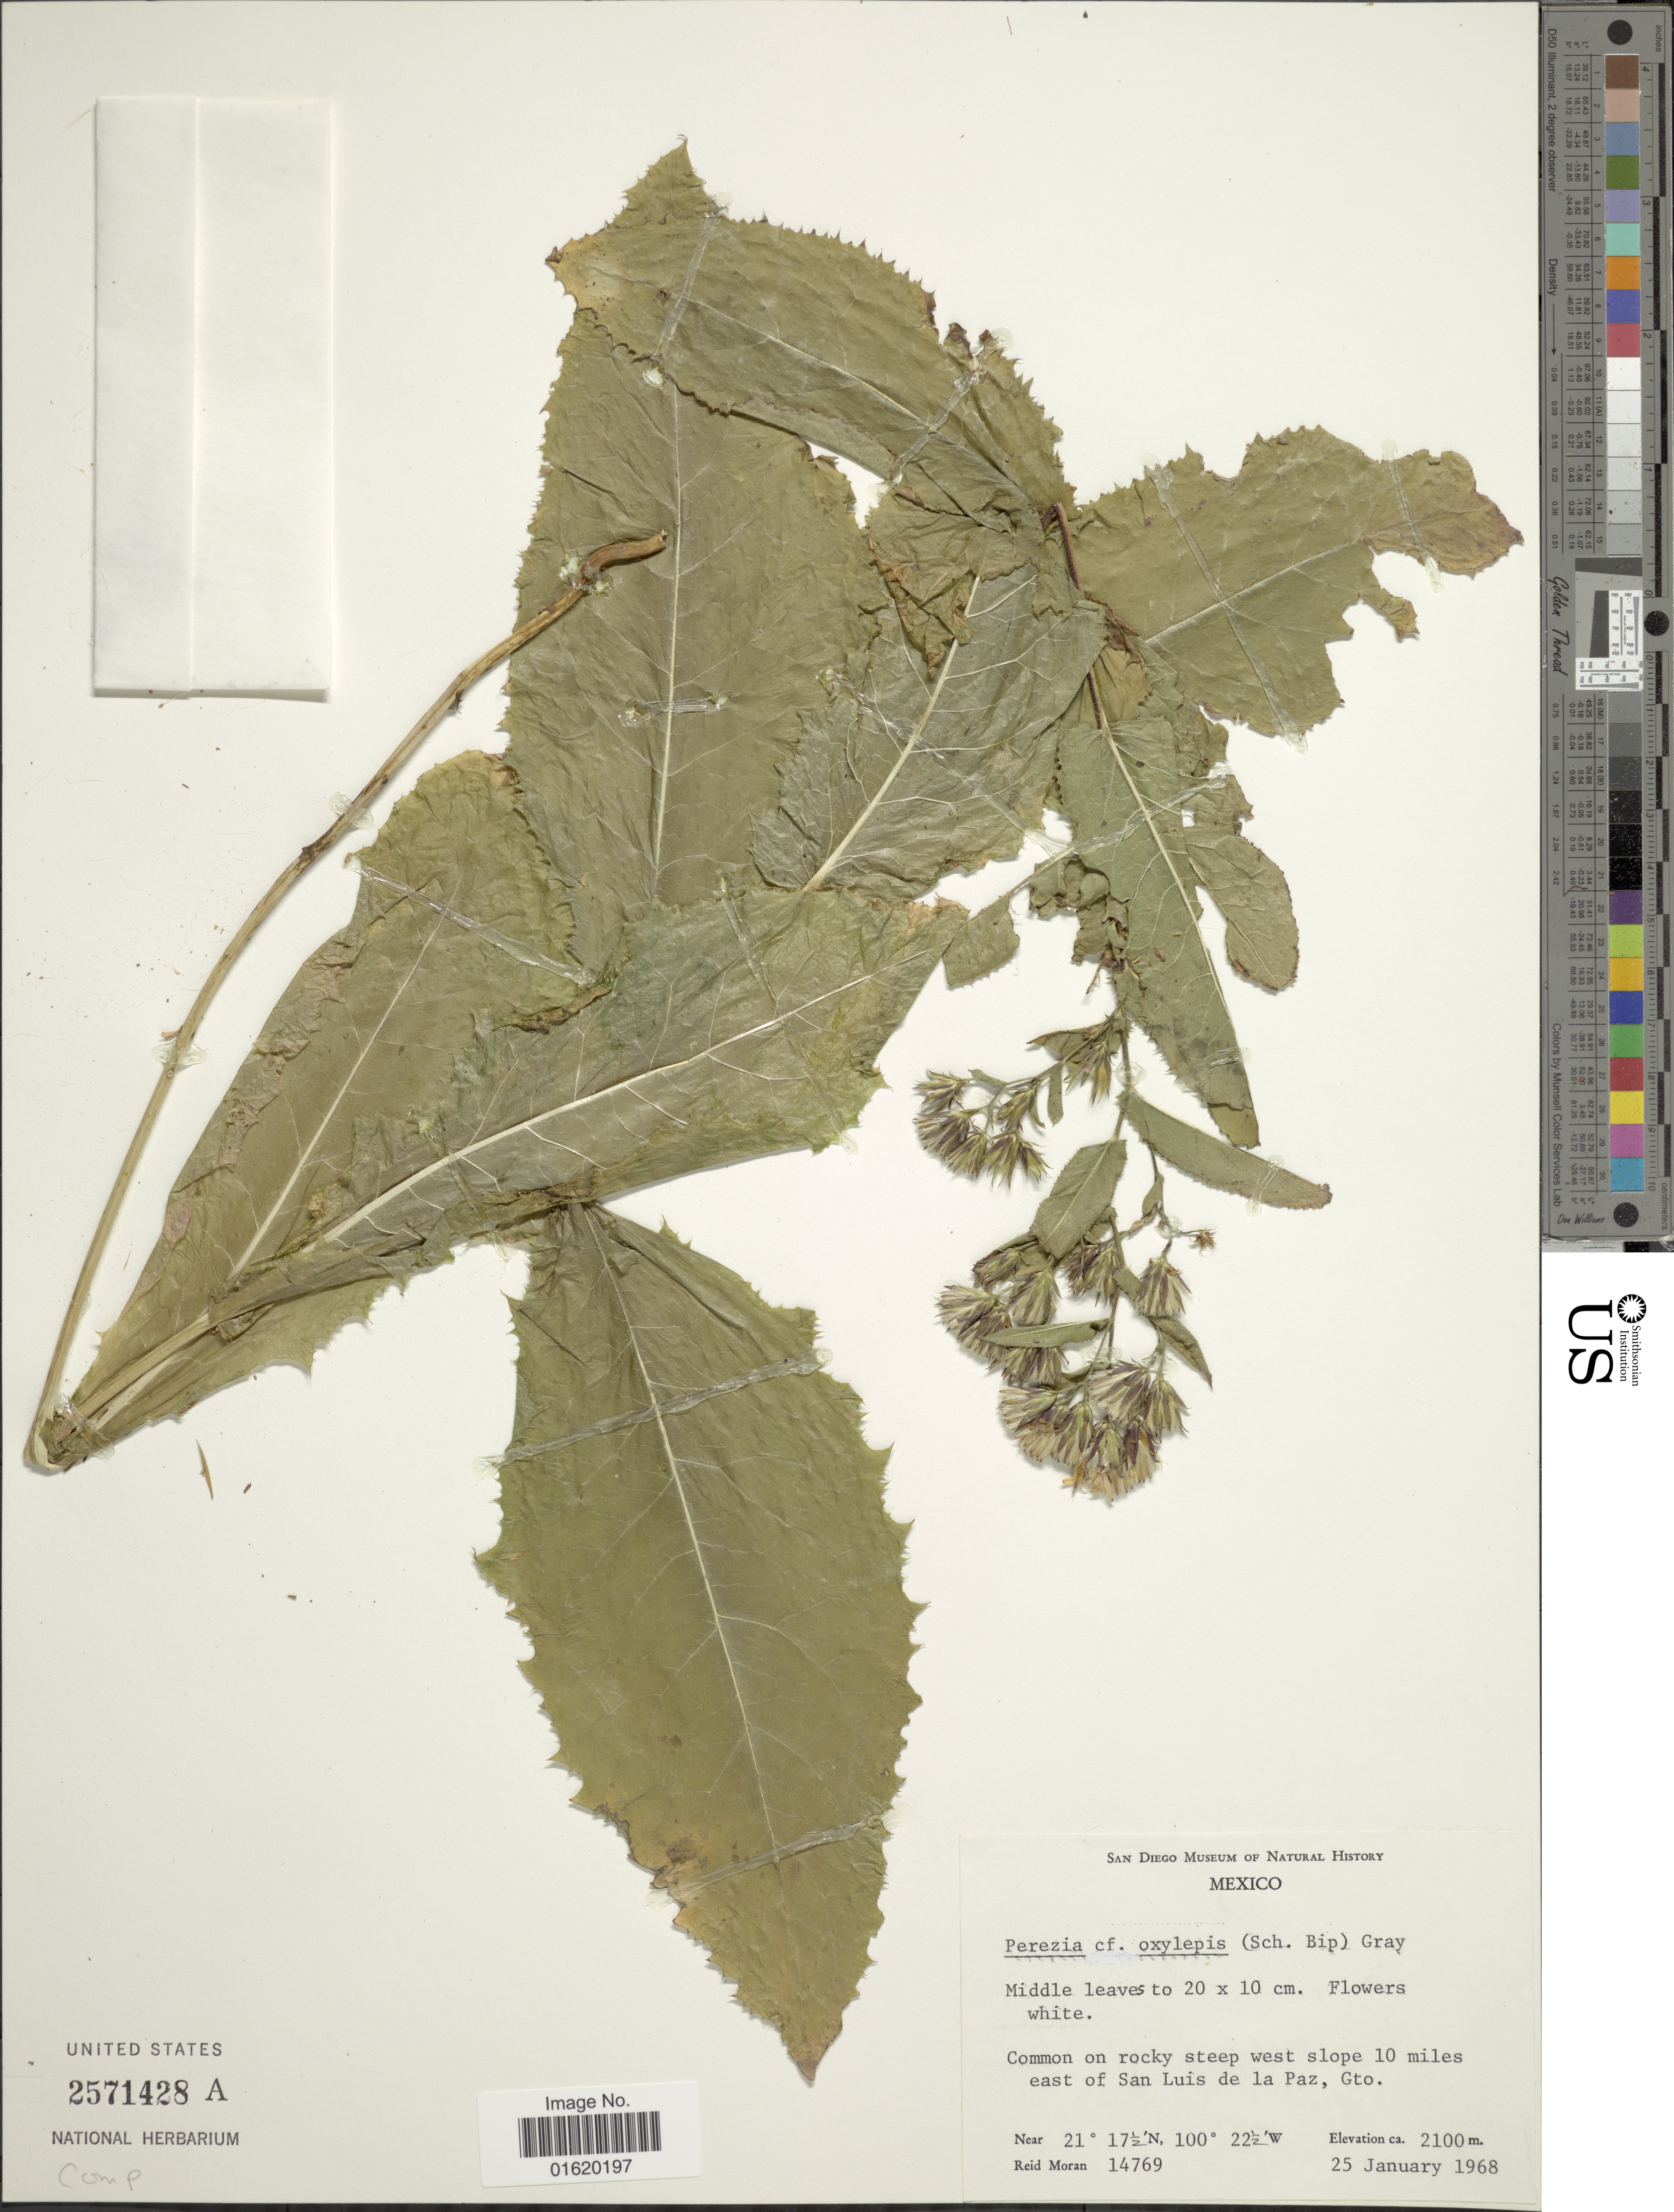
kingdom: Plantae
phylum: Tracheophyta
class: Magnoliopsida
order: Asterales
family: Asteraceae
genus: Acourtia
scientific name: Acourtia oxylepis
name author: (A. Gray) Reveal & R.M. King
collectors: R. V. Moran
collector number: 14769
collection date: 1968-01-25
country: Mexico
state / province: Guanajuato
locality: Common on rocky steep west slope 10 miles east of San Luis de la Paz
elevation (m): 2100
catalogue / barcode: US 2571428A